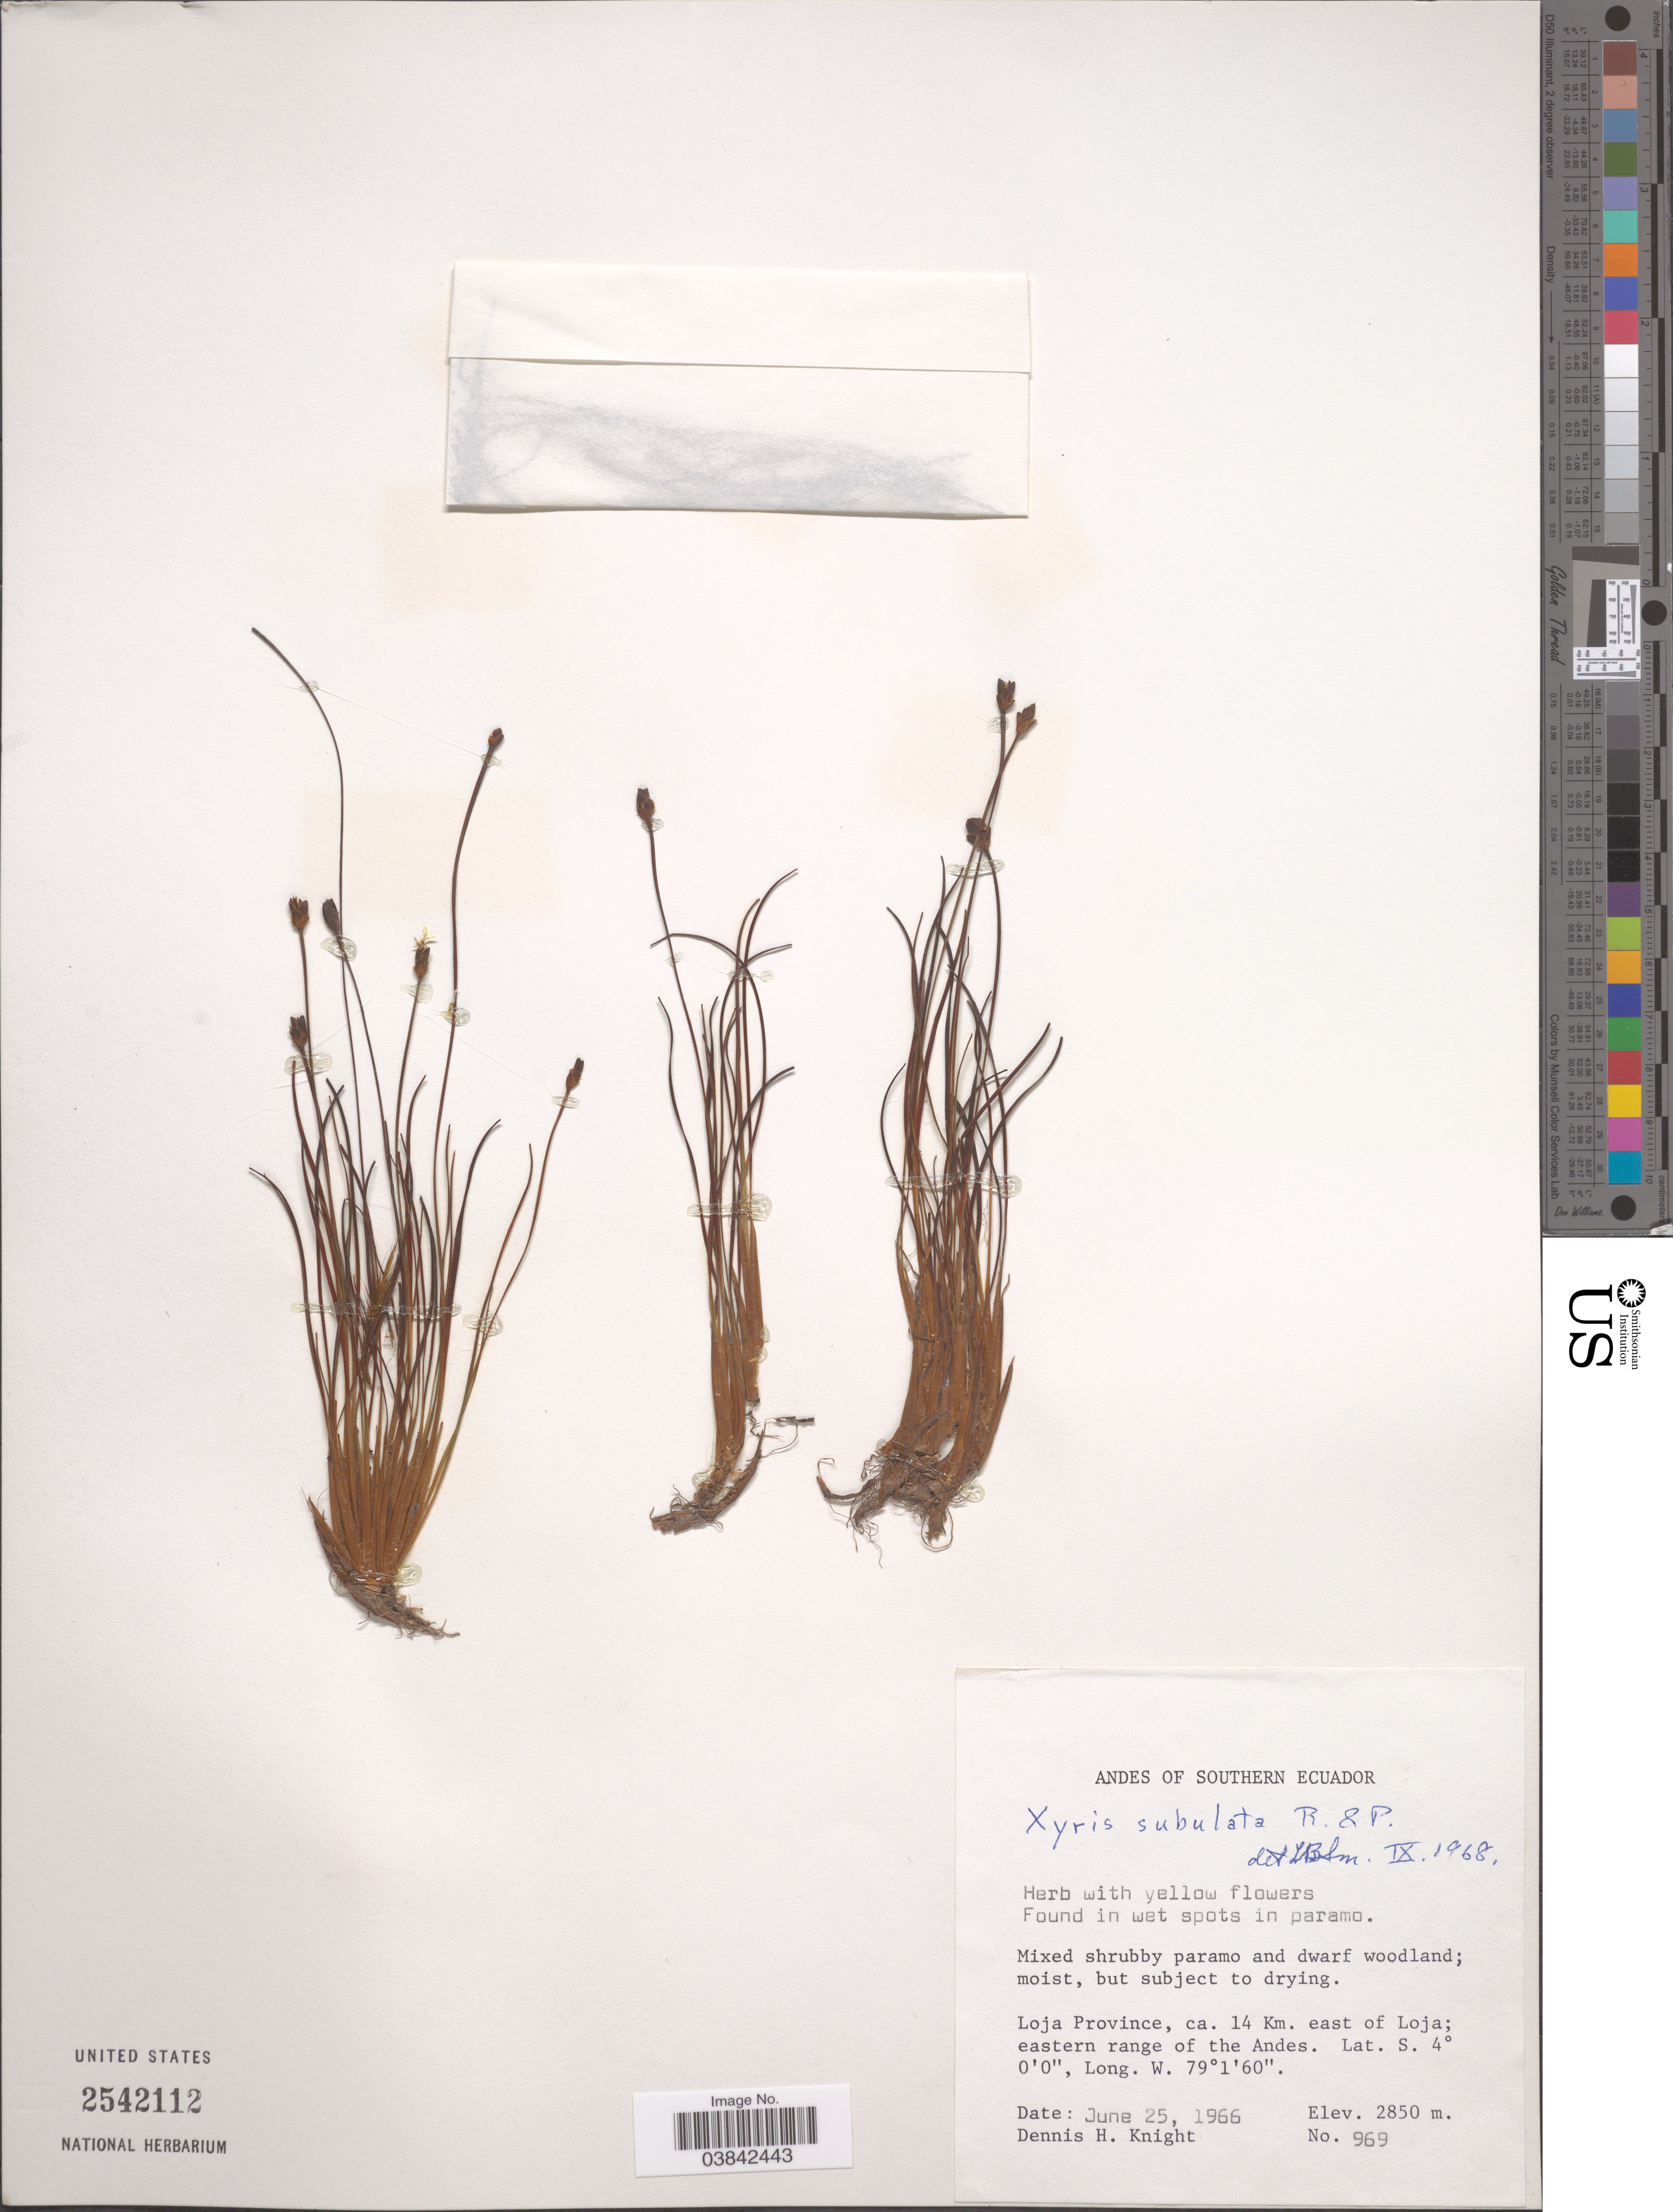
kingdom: Plantae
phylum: Tracheophyta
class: Liliopsida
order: Poales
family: Xyridaceae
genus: Xyris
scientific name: Xyris subulata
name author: Ruiz & Pav.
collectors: D. Knight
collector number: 969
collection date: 1966-06-25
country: Ecuador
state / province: Loja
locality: Andes of Southern Ecuador. ca. 14 Km. east of Loja; eastern range of the Andes.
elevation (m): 2850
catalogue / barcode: US 2542112